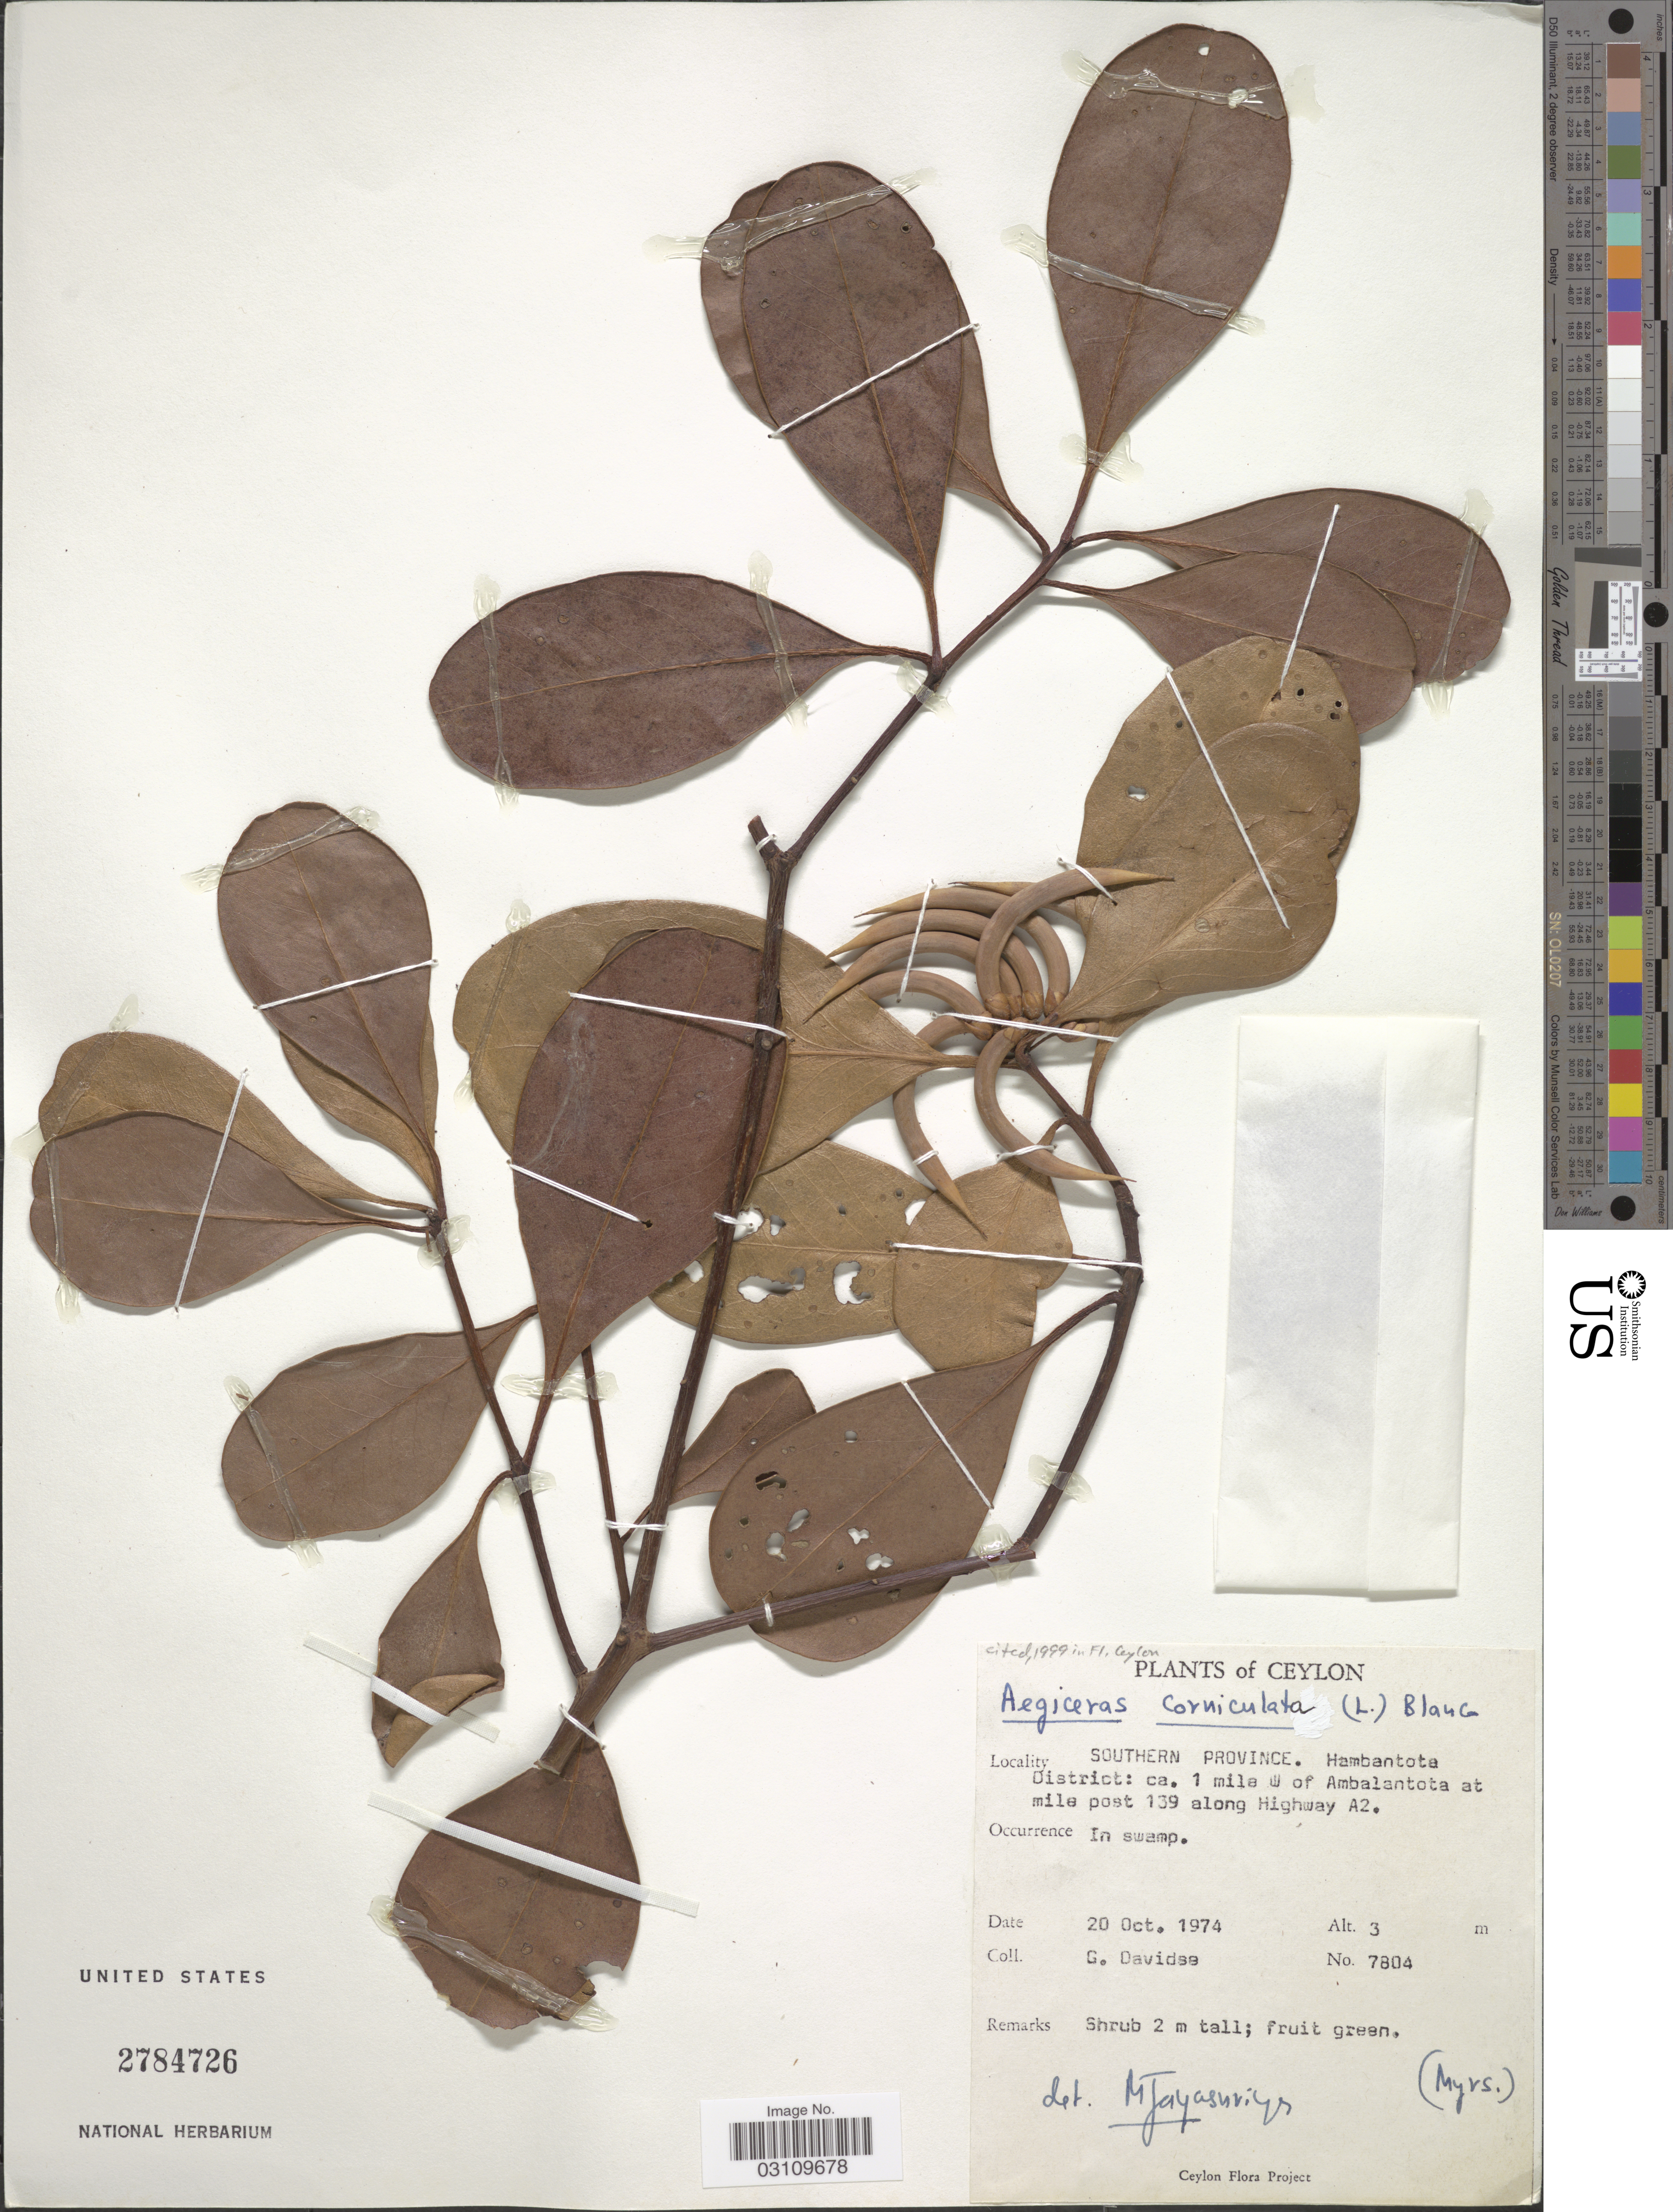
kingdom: Plantae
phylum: Tracheophyta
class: Magnoliopsida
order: Ericales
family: Primulaceae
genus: Aegiceras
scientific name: Aegiceras corniculatum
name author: (L.) Blanco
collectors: G. Davidse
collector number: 7804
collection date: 1974-10-20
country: Sri Lanka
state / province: Southern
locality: Ceylon. Southern Province. Hambantota District: ca. 1 mile W of Ambalantota at mile post 139 along Highway A2.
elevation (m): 3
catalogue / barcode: US 2784726